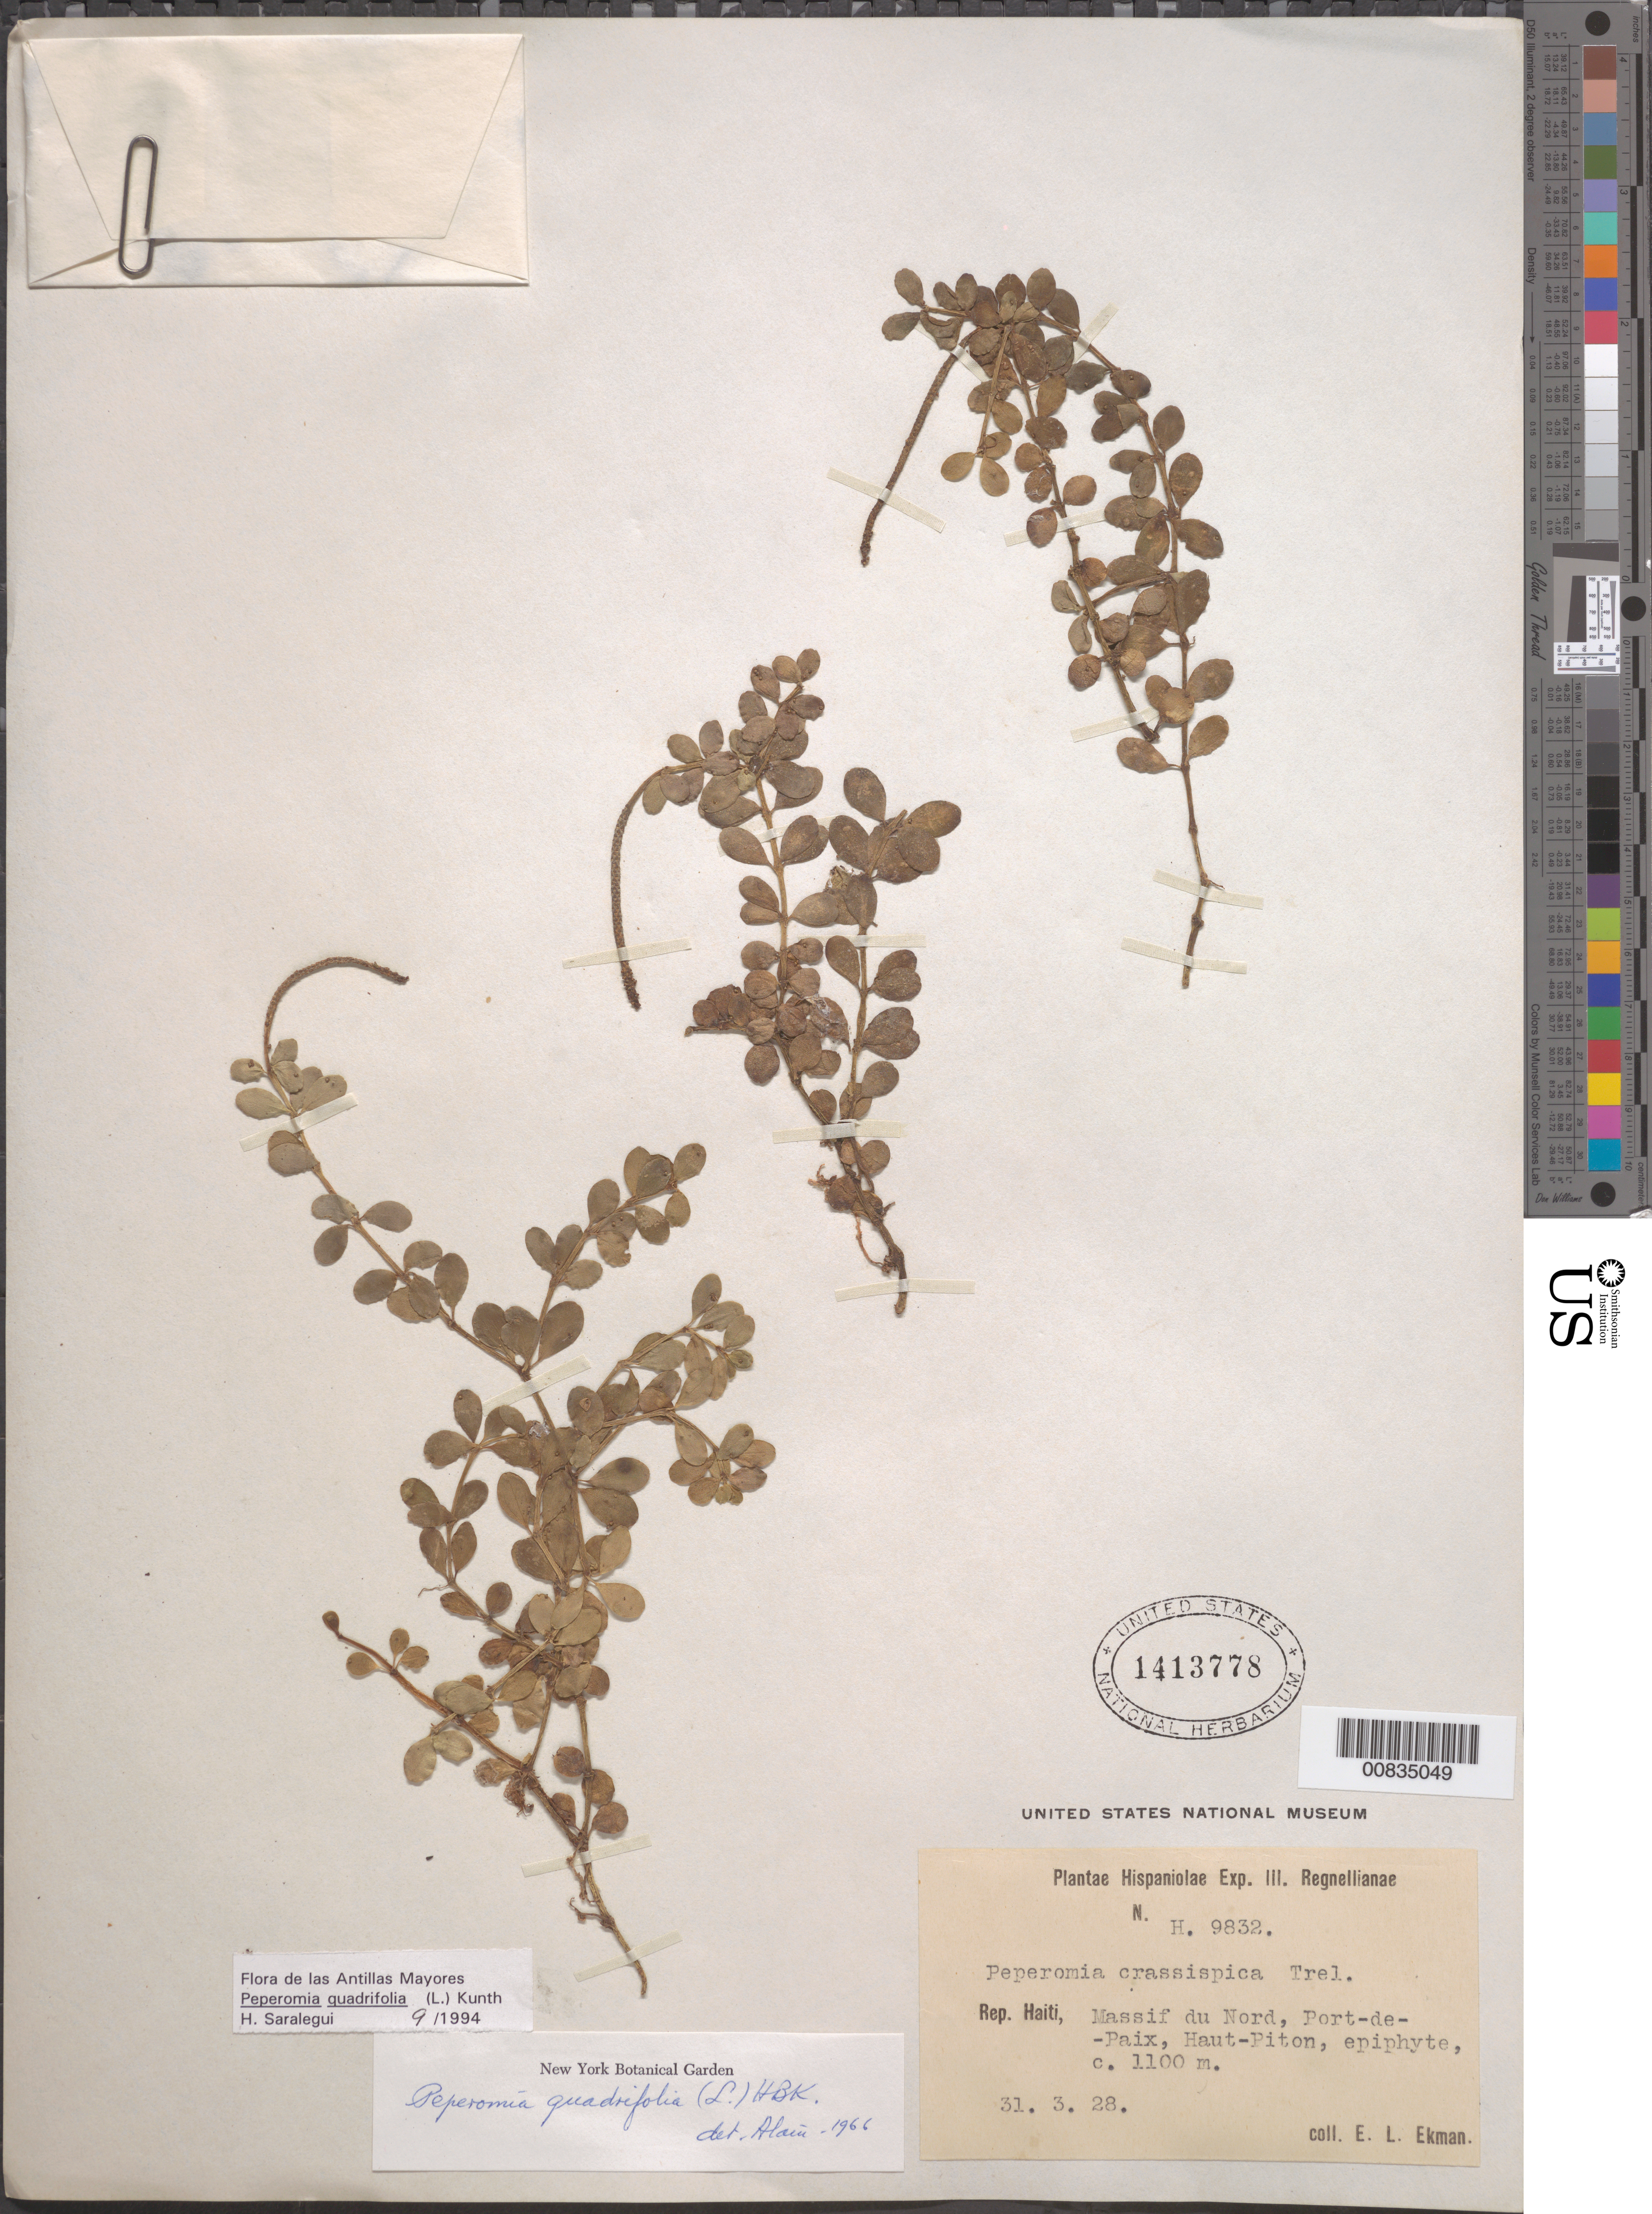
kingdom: Plantae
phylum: Tracheophyta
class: Magnoliopsida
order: Piperales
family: Piperaceae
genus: Peperomia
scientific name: Peperomia quadrifolia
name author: (L.) Kunth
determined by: Saralegui Boza, H., (HAJB), Jardin Botanico Nacional (Habana)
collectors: E. L. Ekman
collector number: H 9832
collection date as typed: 31 Mar 1928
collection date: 1928-03-31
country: Haiti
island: Hispaniola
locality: Massif du Nord, Port de Paix, Haut Piton.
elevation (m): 1100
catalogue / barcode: US 1413778